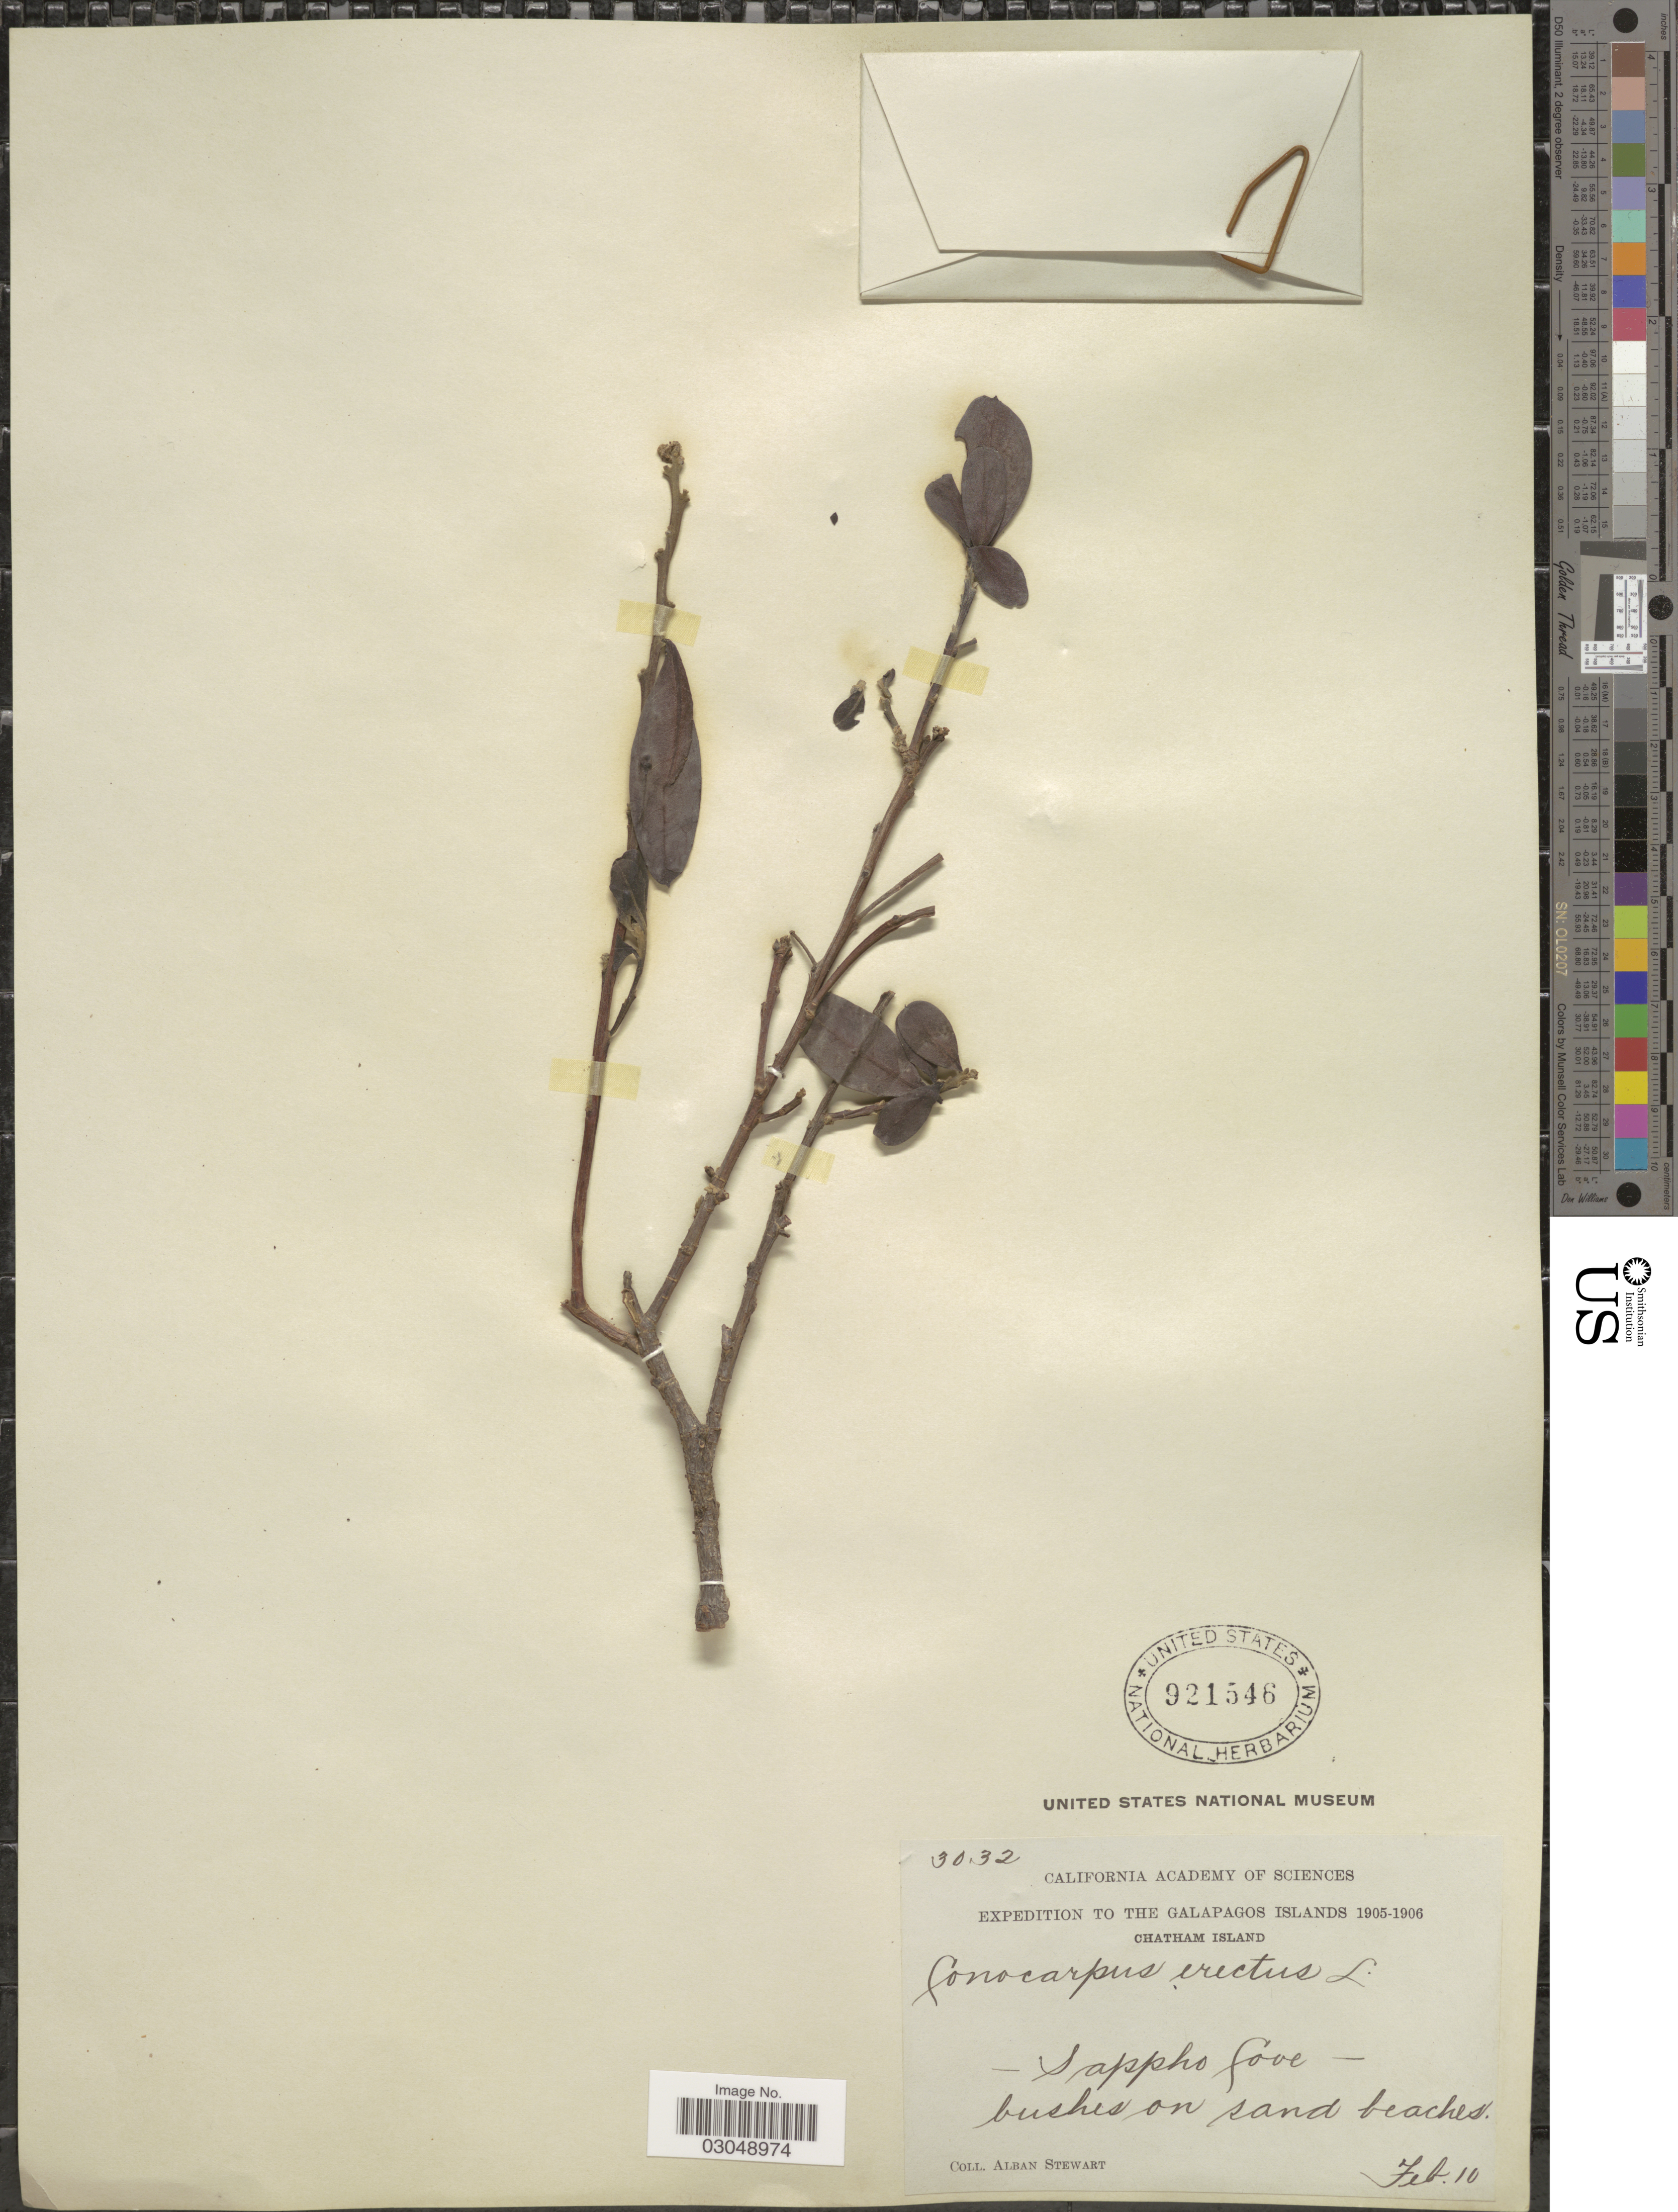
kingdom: Plantae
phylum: Tracheophyta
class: Magnoliopsida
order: Myrtales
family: Combretaceae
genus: Conocarpus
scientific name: Conocarpus erectus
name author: L.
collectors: A. Stewart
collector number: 3032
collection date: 1905-02-10/1906-02-10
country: Ecuador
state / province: Colón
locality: The Galapagos Islands. Chatham Island. Sappho Cove.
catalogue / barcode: US 921546